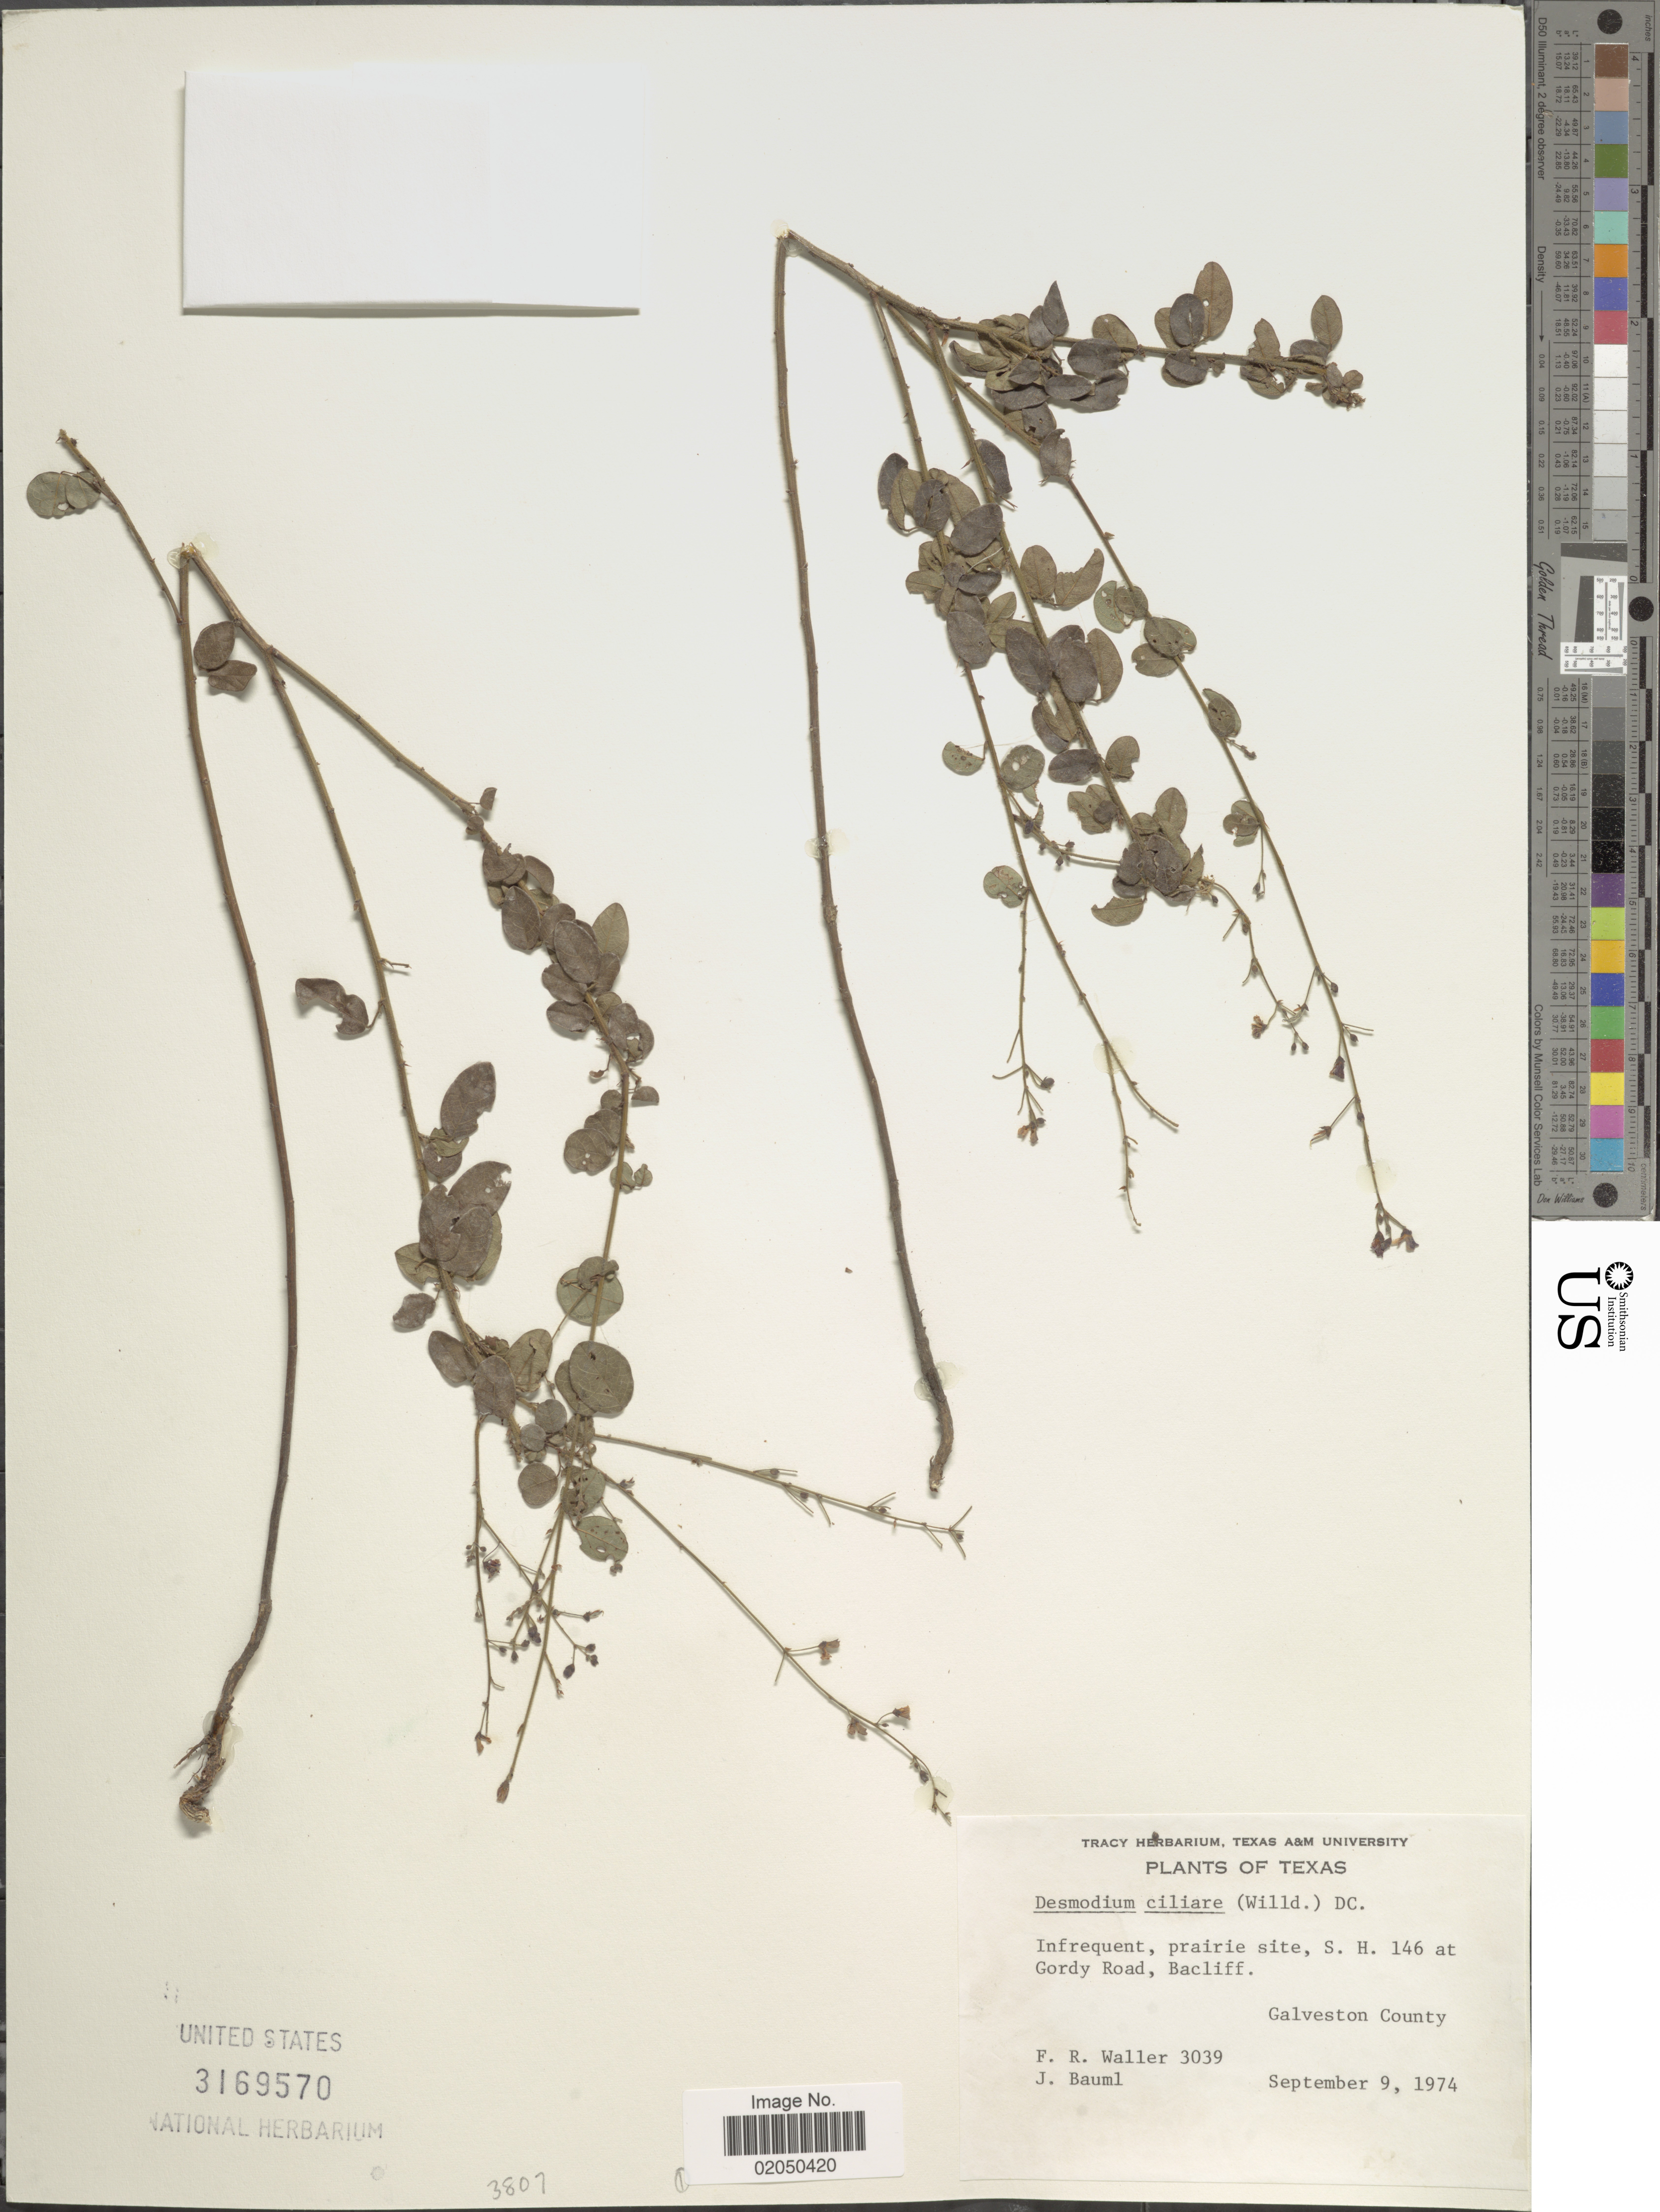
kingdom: Plantae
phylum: Tracheophyta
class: Magnoliopsida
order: Fabales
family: Fabaceae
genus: Desmodium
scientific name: Desmodium ciliare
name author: (Muhl. ex Willd.) DC.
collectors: F. R. Waller & J. Bauml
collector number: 3039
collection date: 1974-09-09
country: United States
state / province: Texas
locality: S.H. 146 at Gordy Road, Bacliff, Galveston County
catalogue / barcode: US 3169570